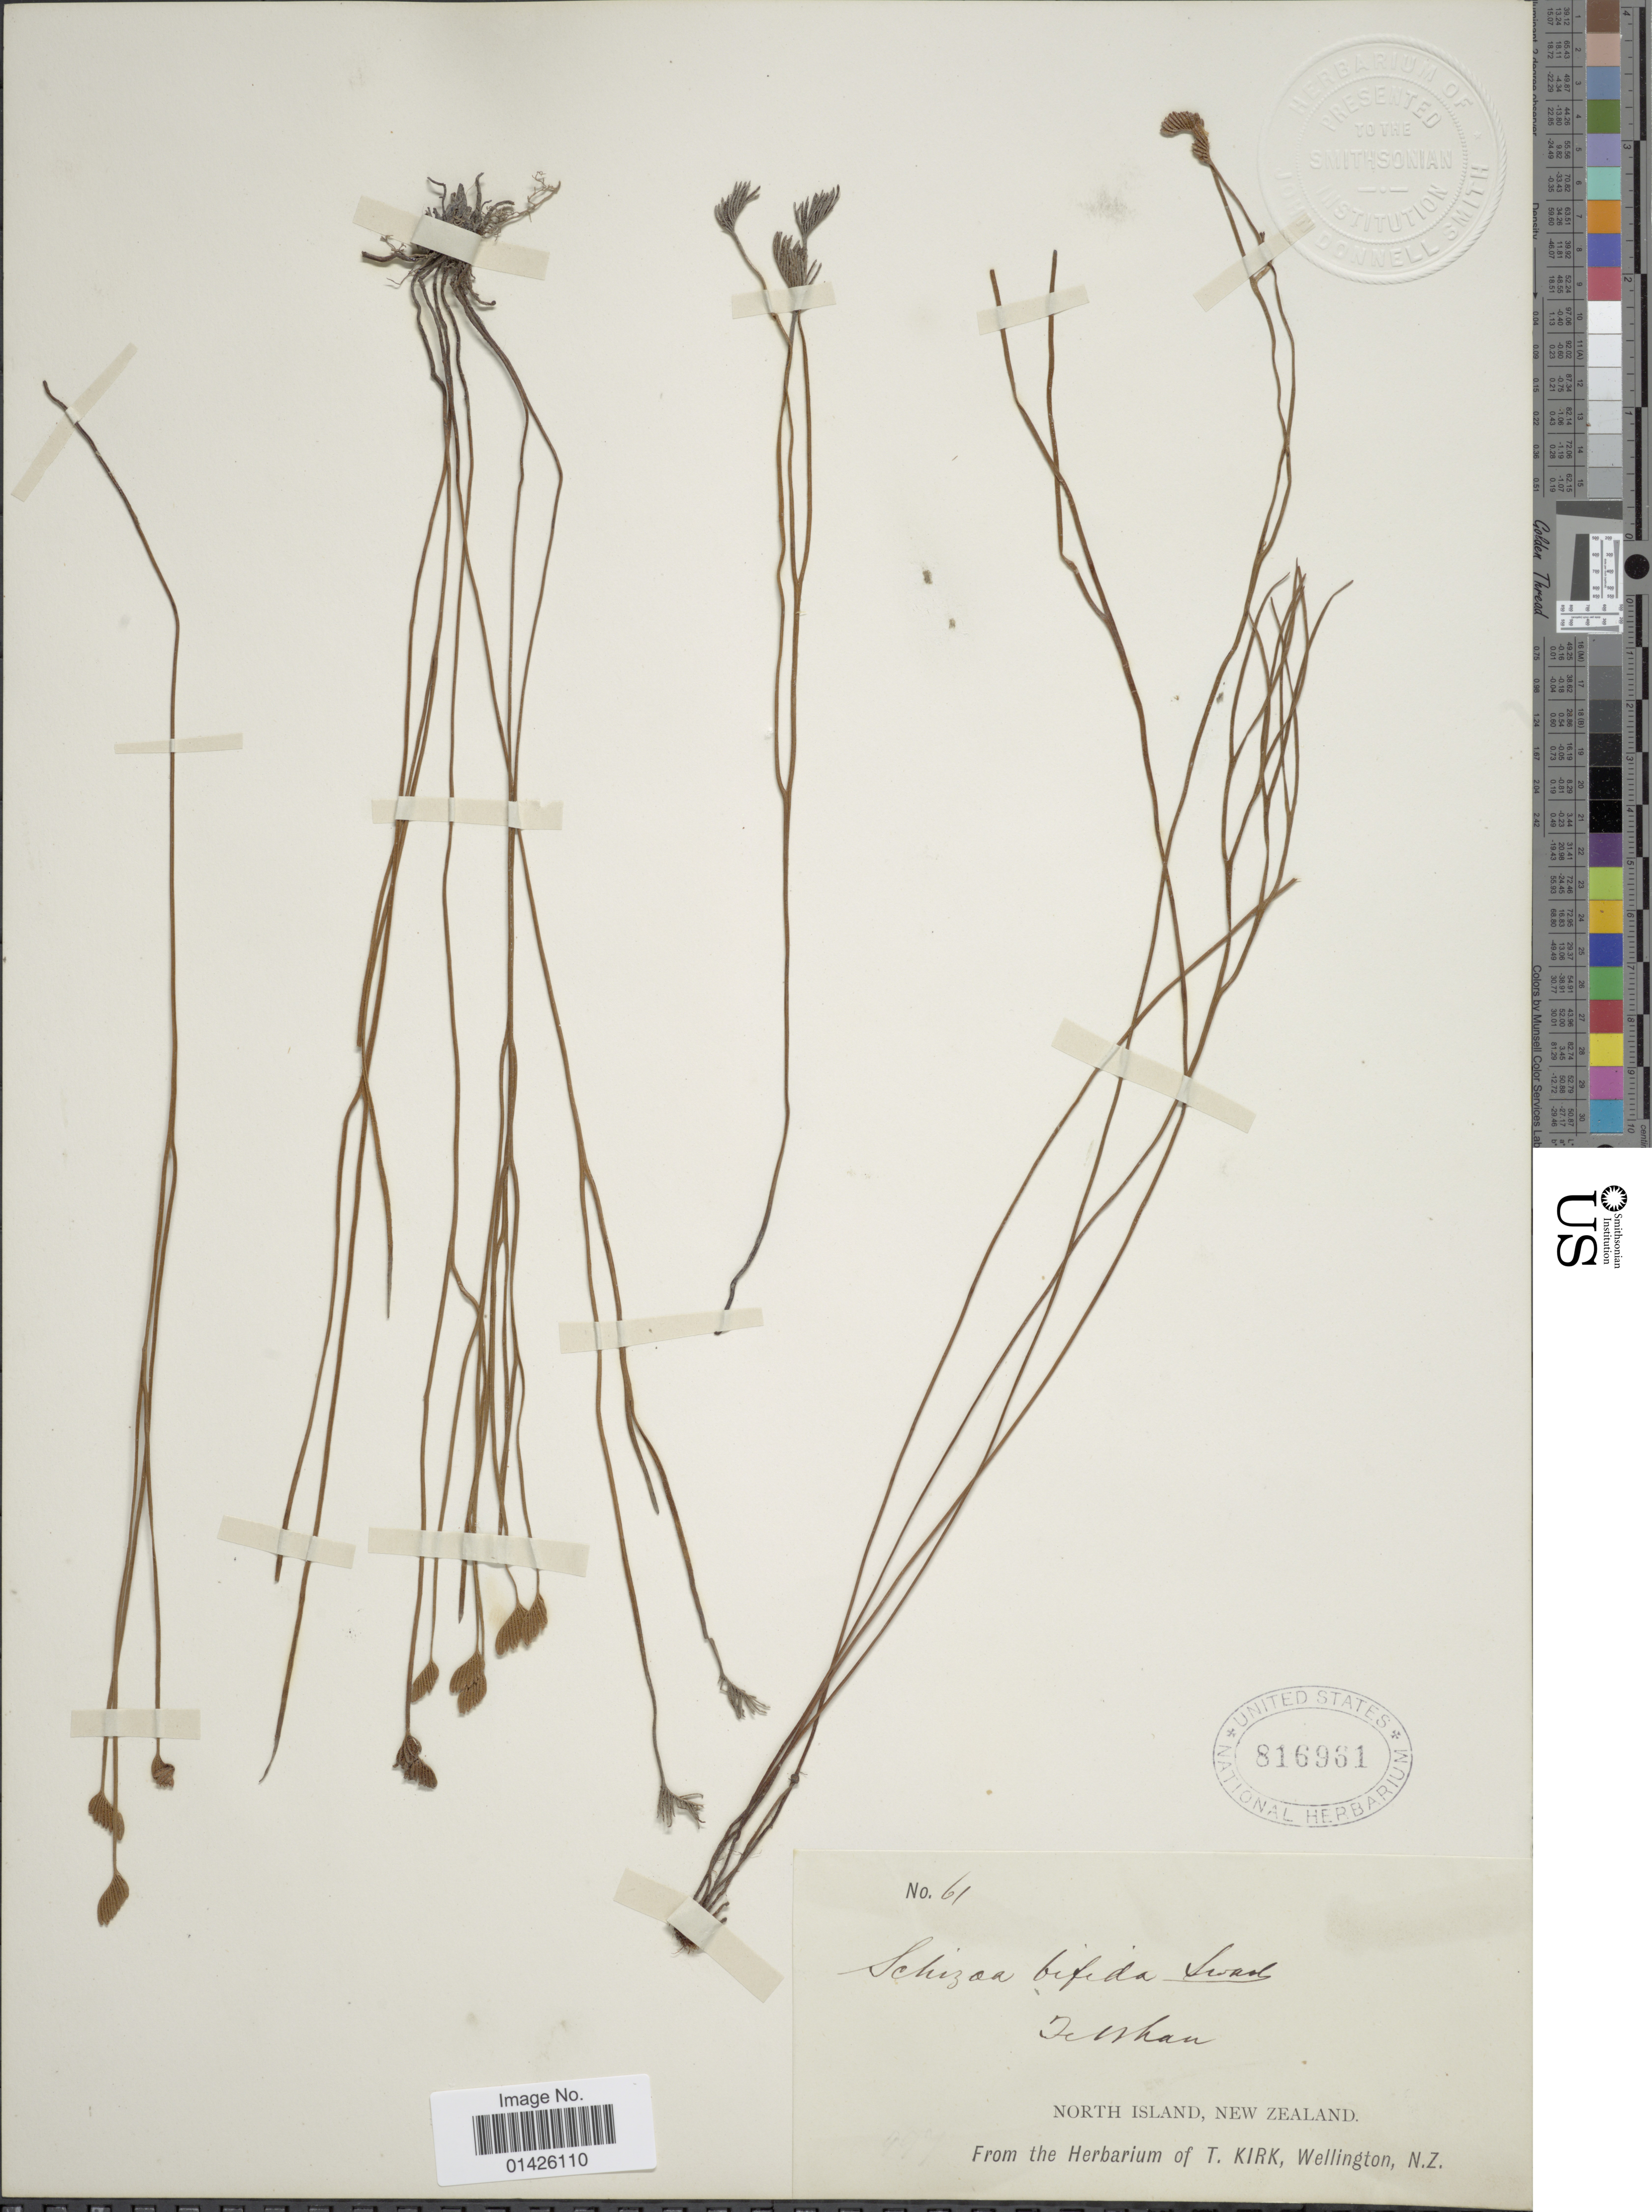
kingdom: Plantae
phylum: Tracheophyta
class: Polypodiopsida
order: Schizaeales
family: Schizaeaceae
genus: Schizaea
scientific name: Schizaea bifida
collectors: ex herb. T. Kirk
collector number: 61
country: New Zealand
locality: North Island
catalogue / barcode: US 916961